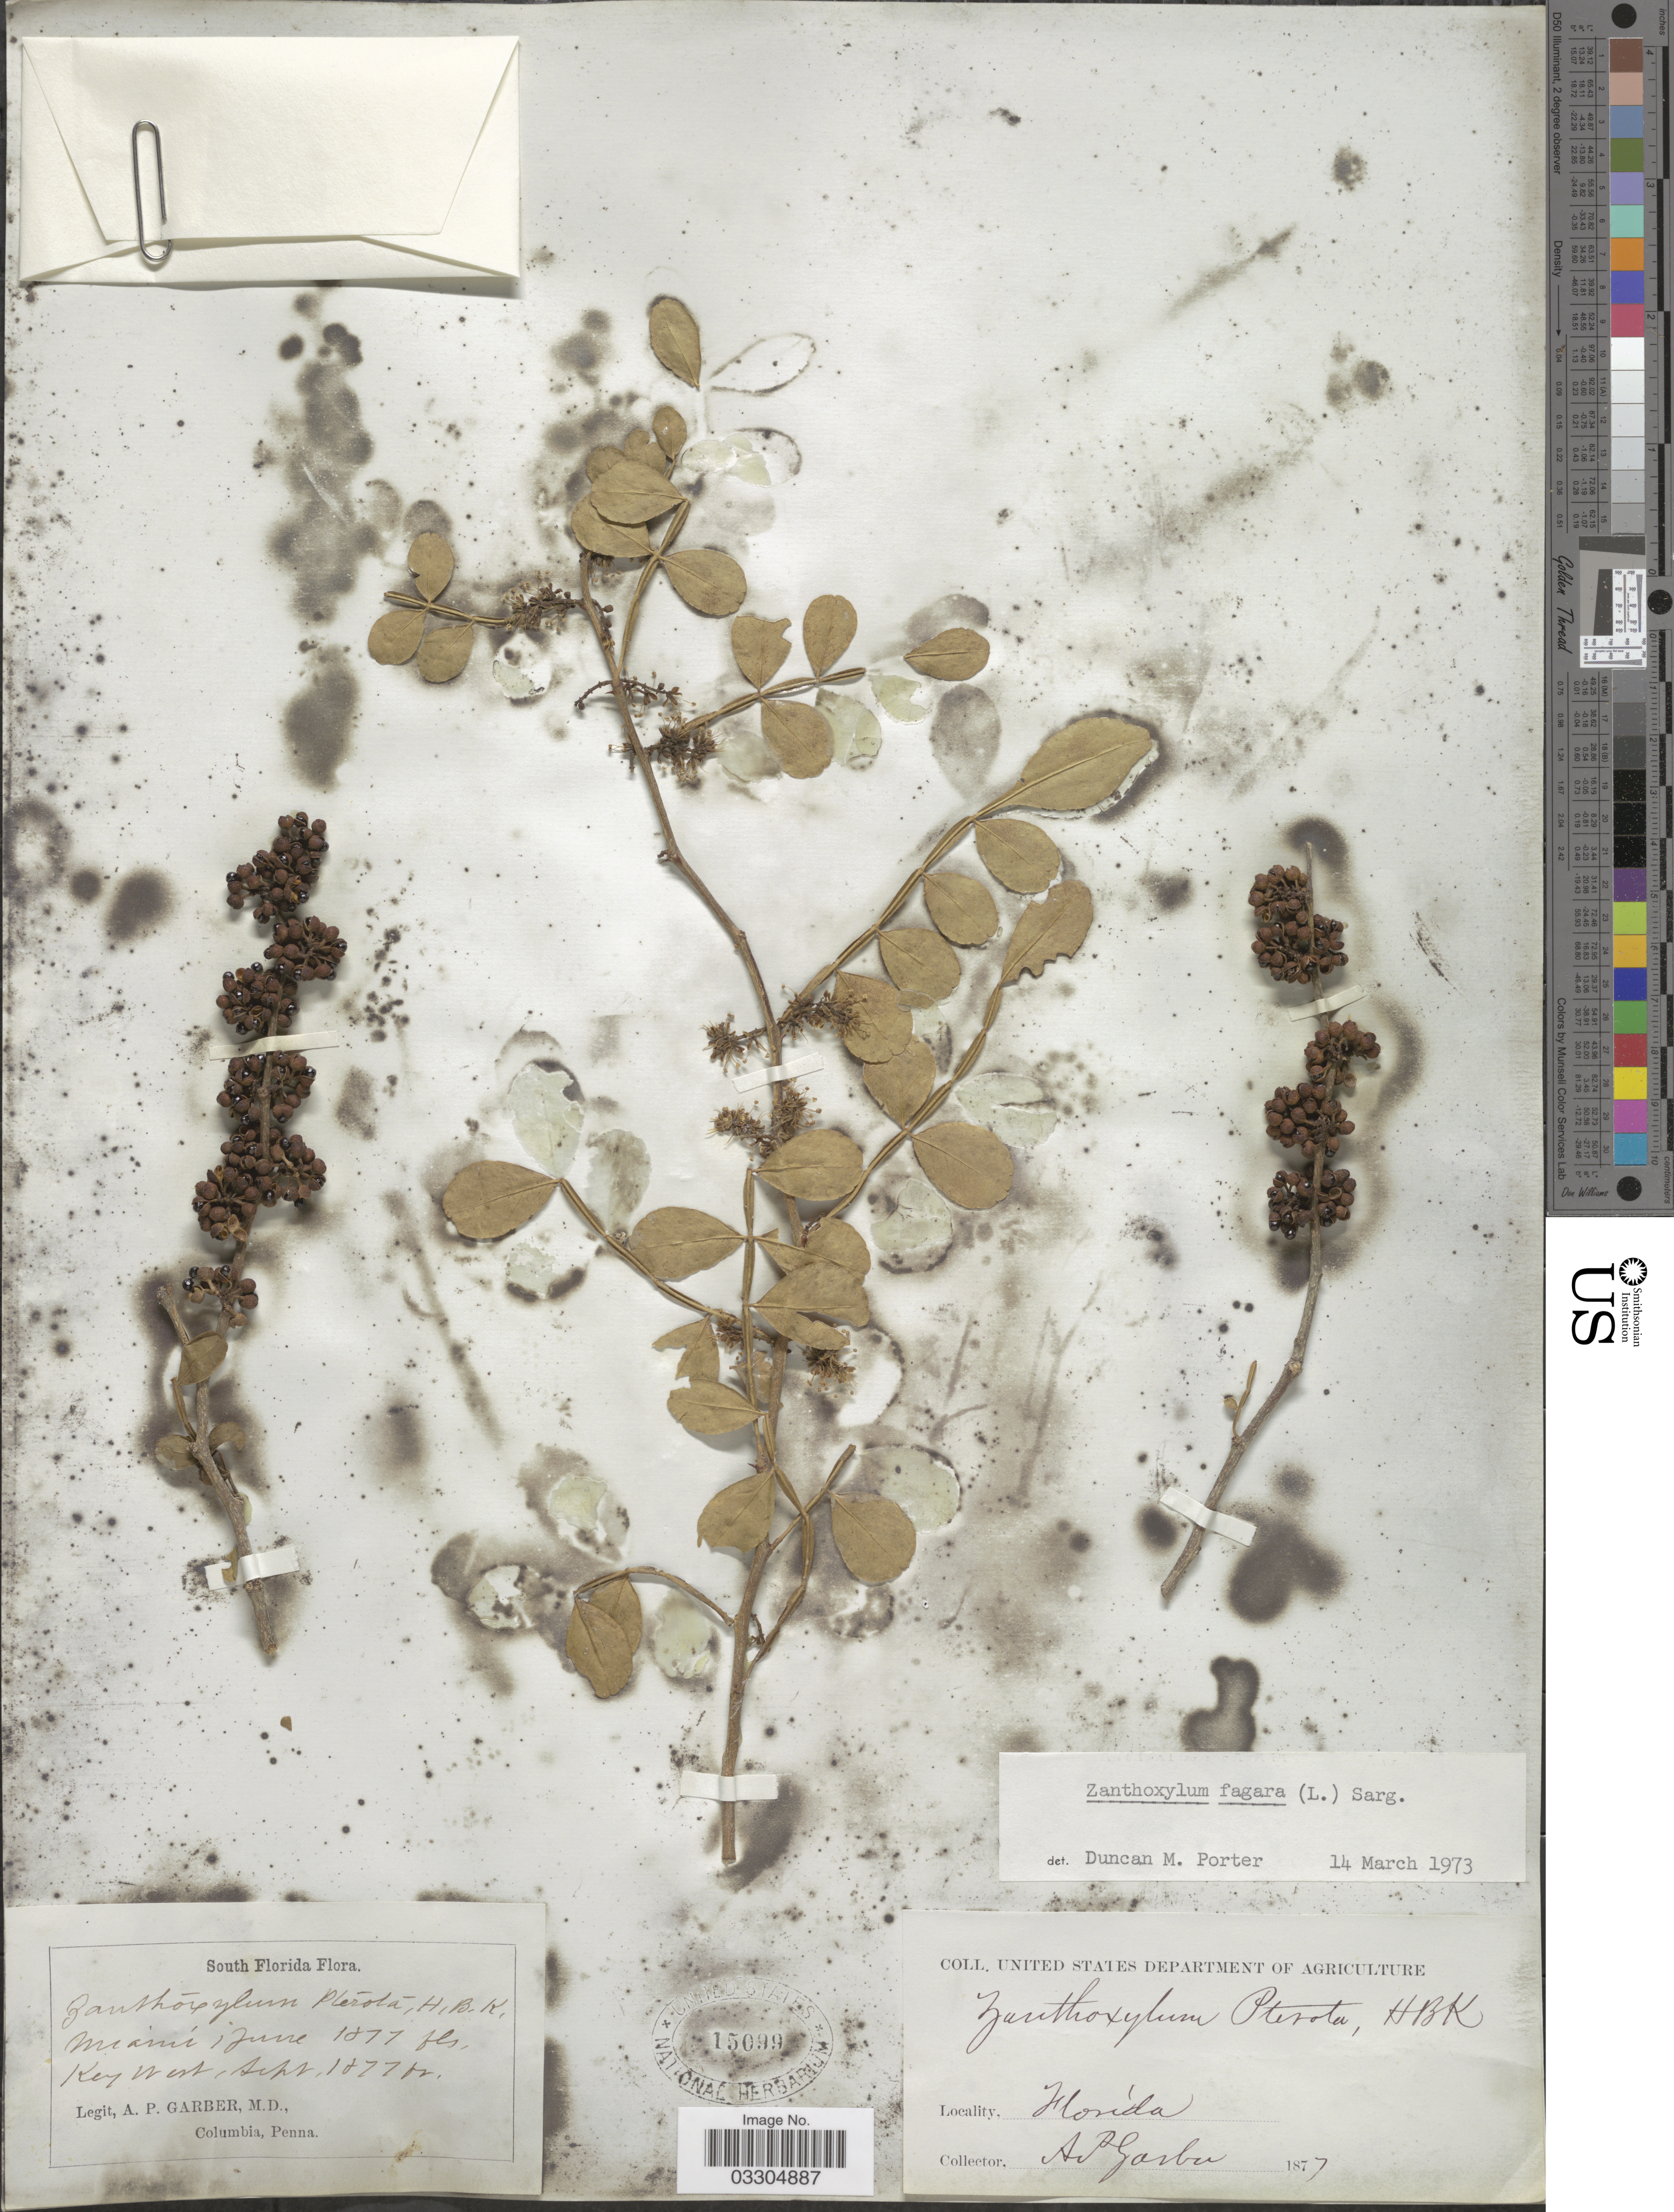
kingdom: Plantae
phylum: Tracheophyta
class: Magnoliopsida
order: Sapindales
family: Rutaceae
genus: Zanthoxylum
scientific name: Zanthoxylum fagara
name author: (L.) Sarg.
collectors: A. P. Garber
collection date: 1877-06/1877-09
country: United States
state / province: Florida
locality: South Florida. Miami. Key West.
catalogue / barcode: US 15099